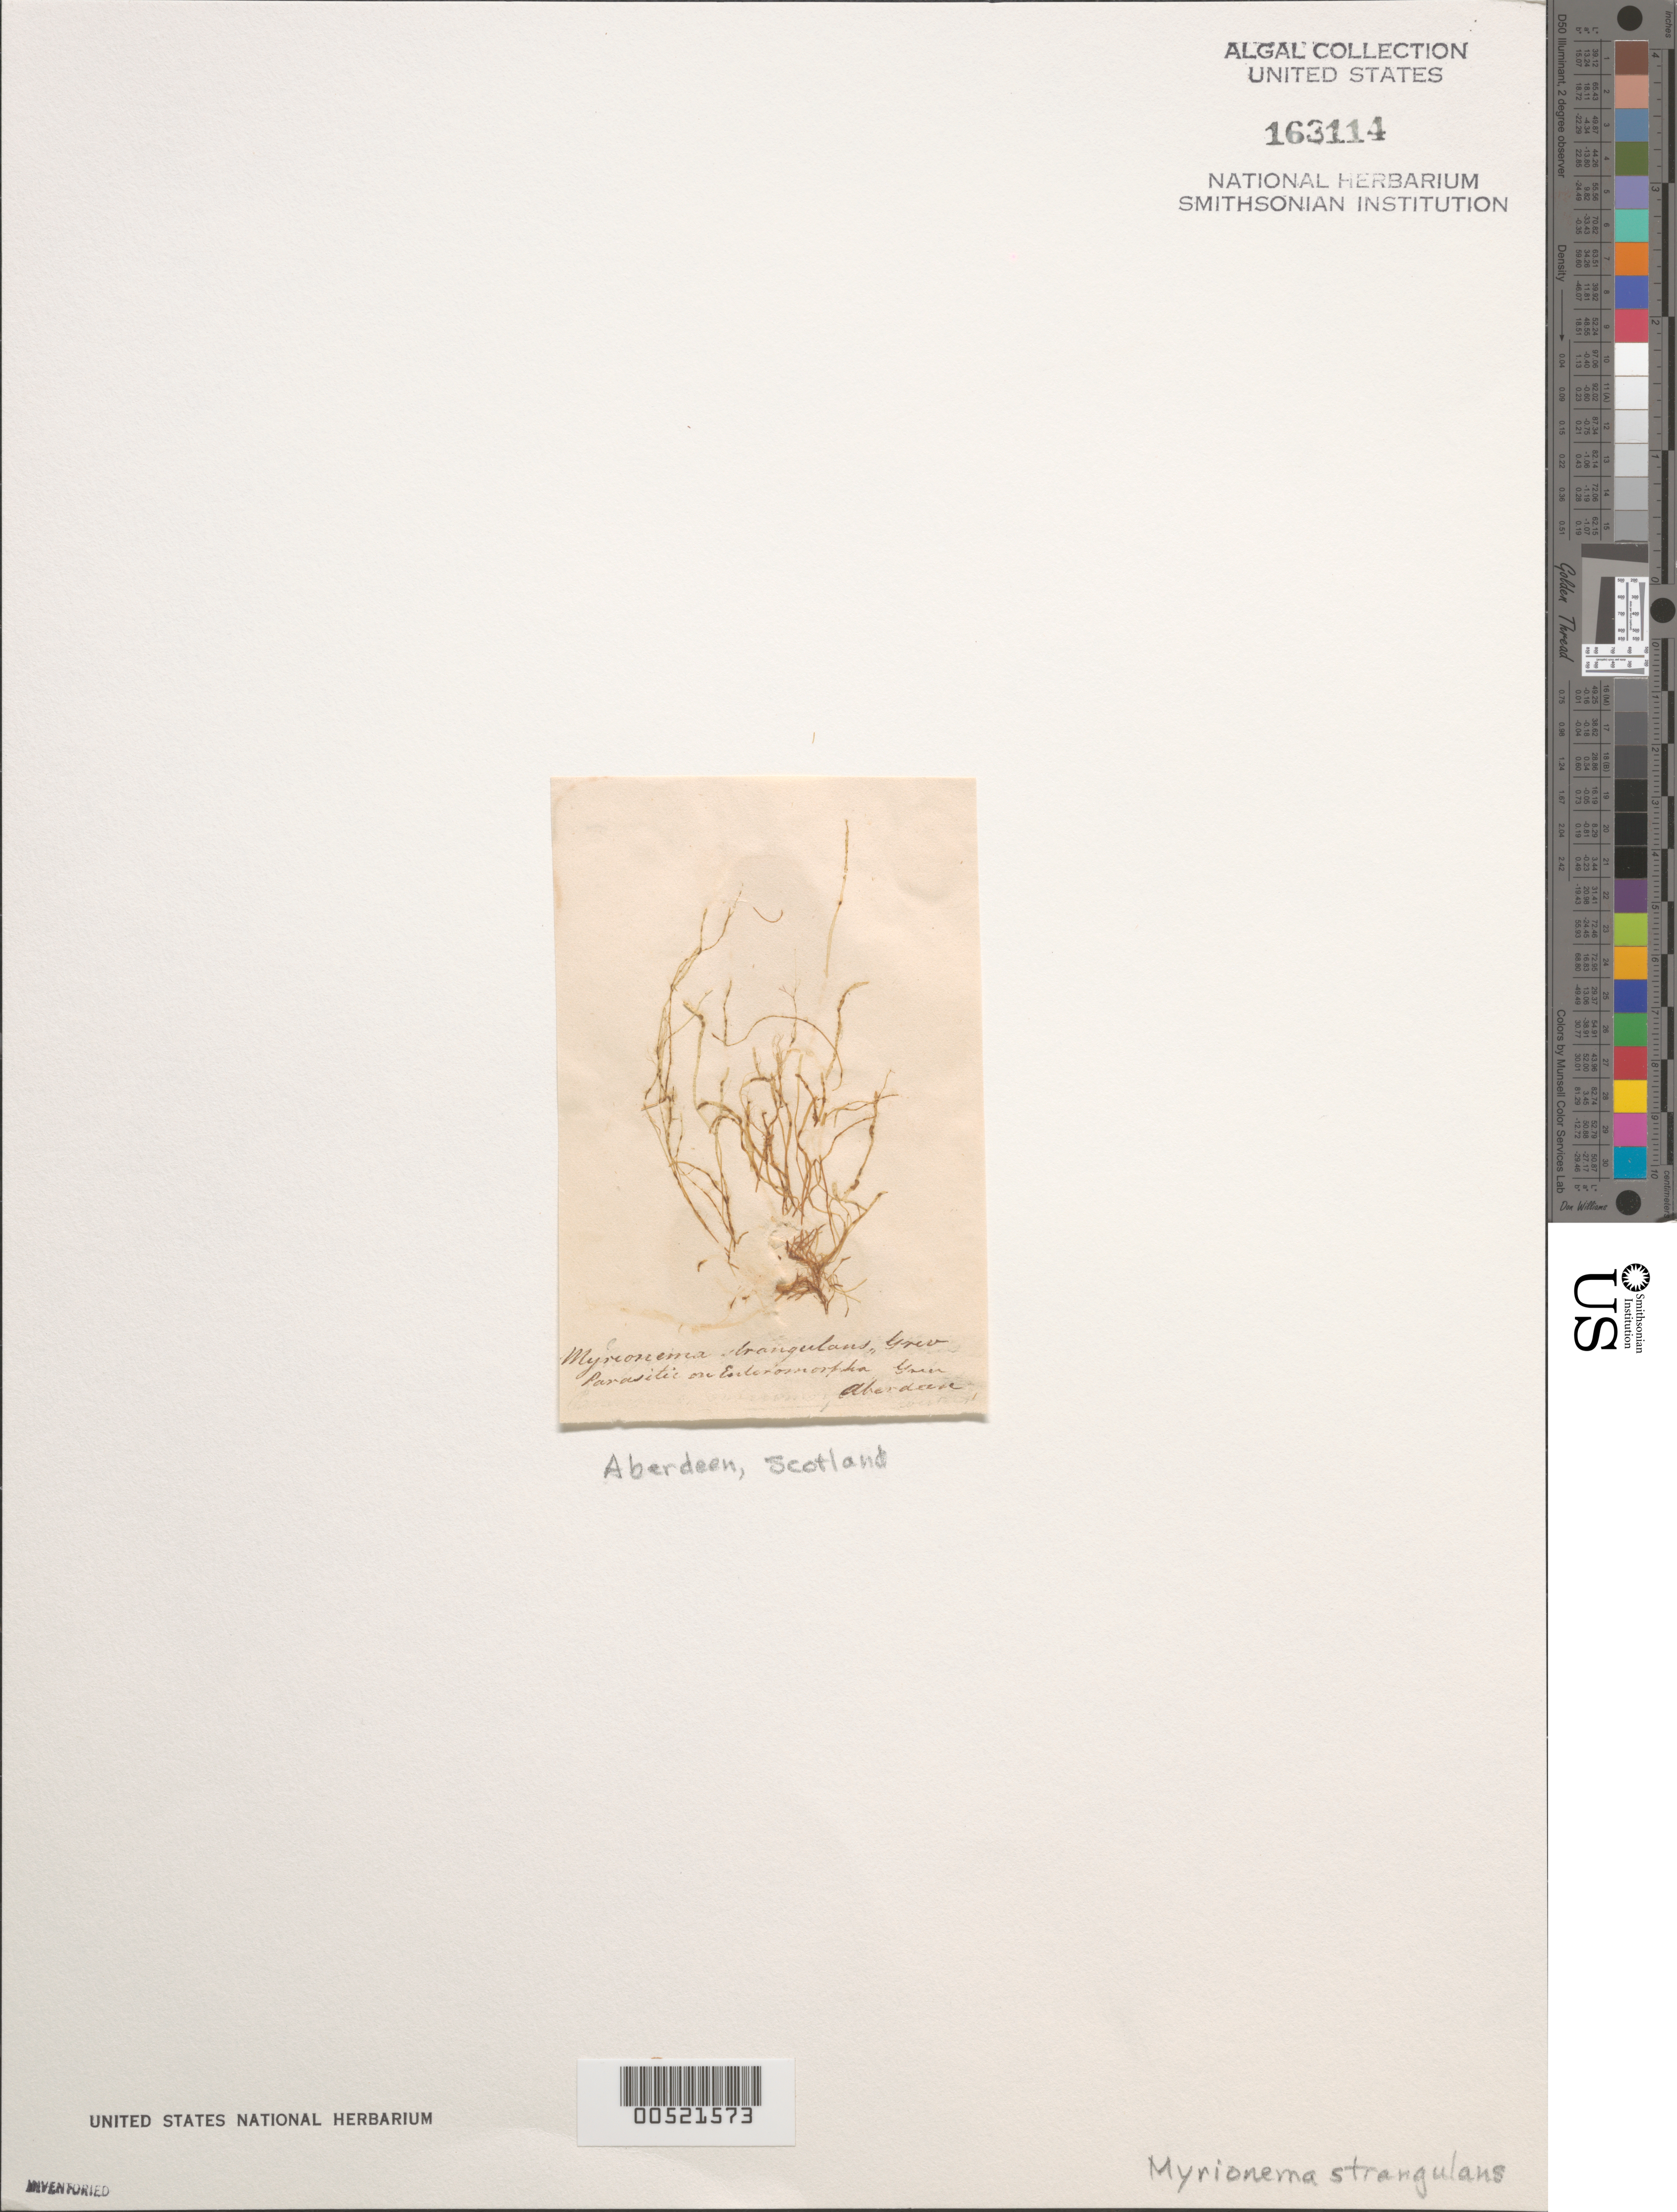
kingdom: Chromista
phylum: Ochrophyta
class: Phaeophyceae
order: Ectocarpales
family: Chordariaceae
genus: Myrionema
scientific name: Myrionema strangulans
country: United Kingdom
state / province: Scotland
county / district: Grampian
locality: Aberdeen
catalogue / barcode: US 163114